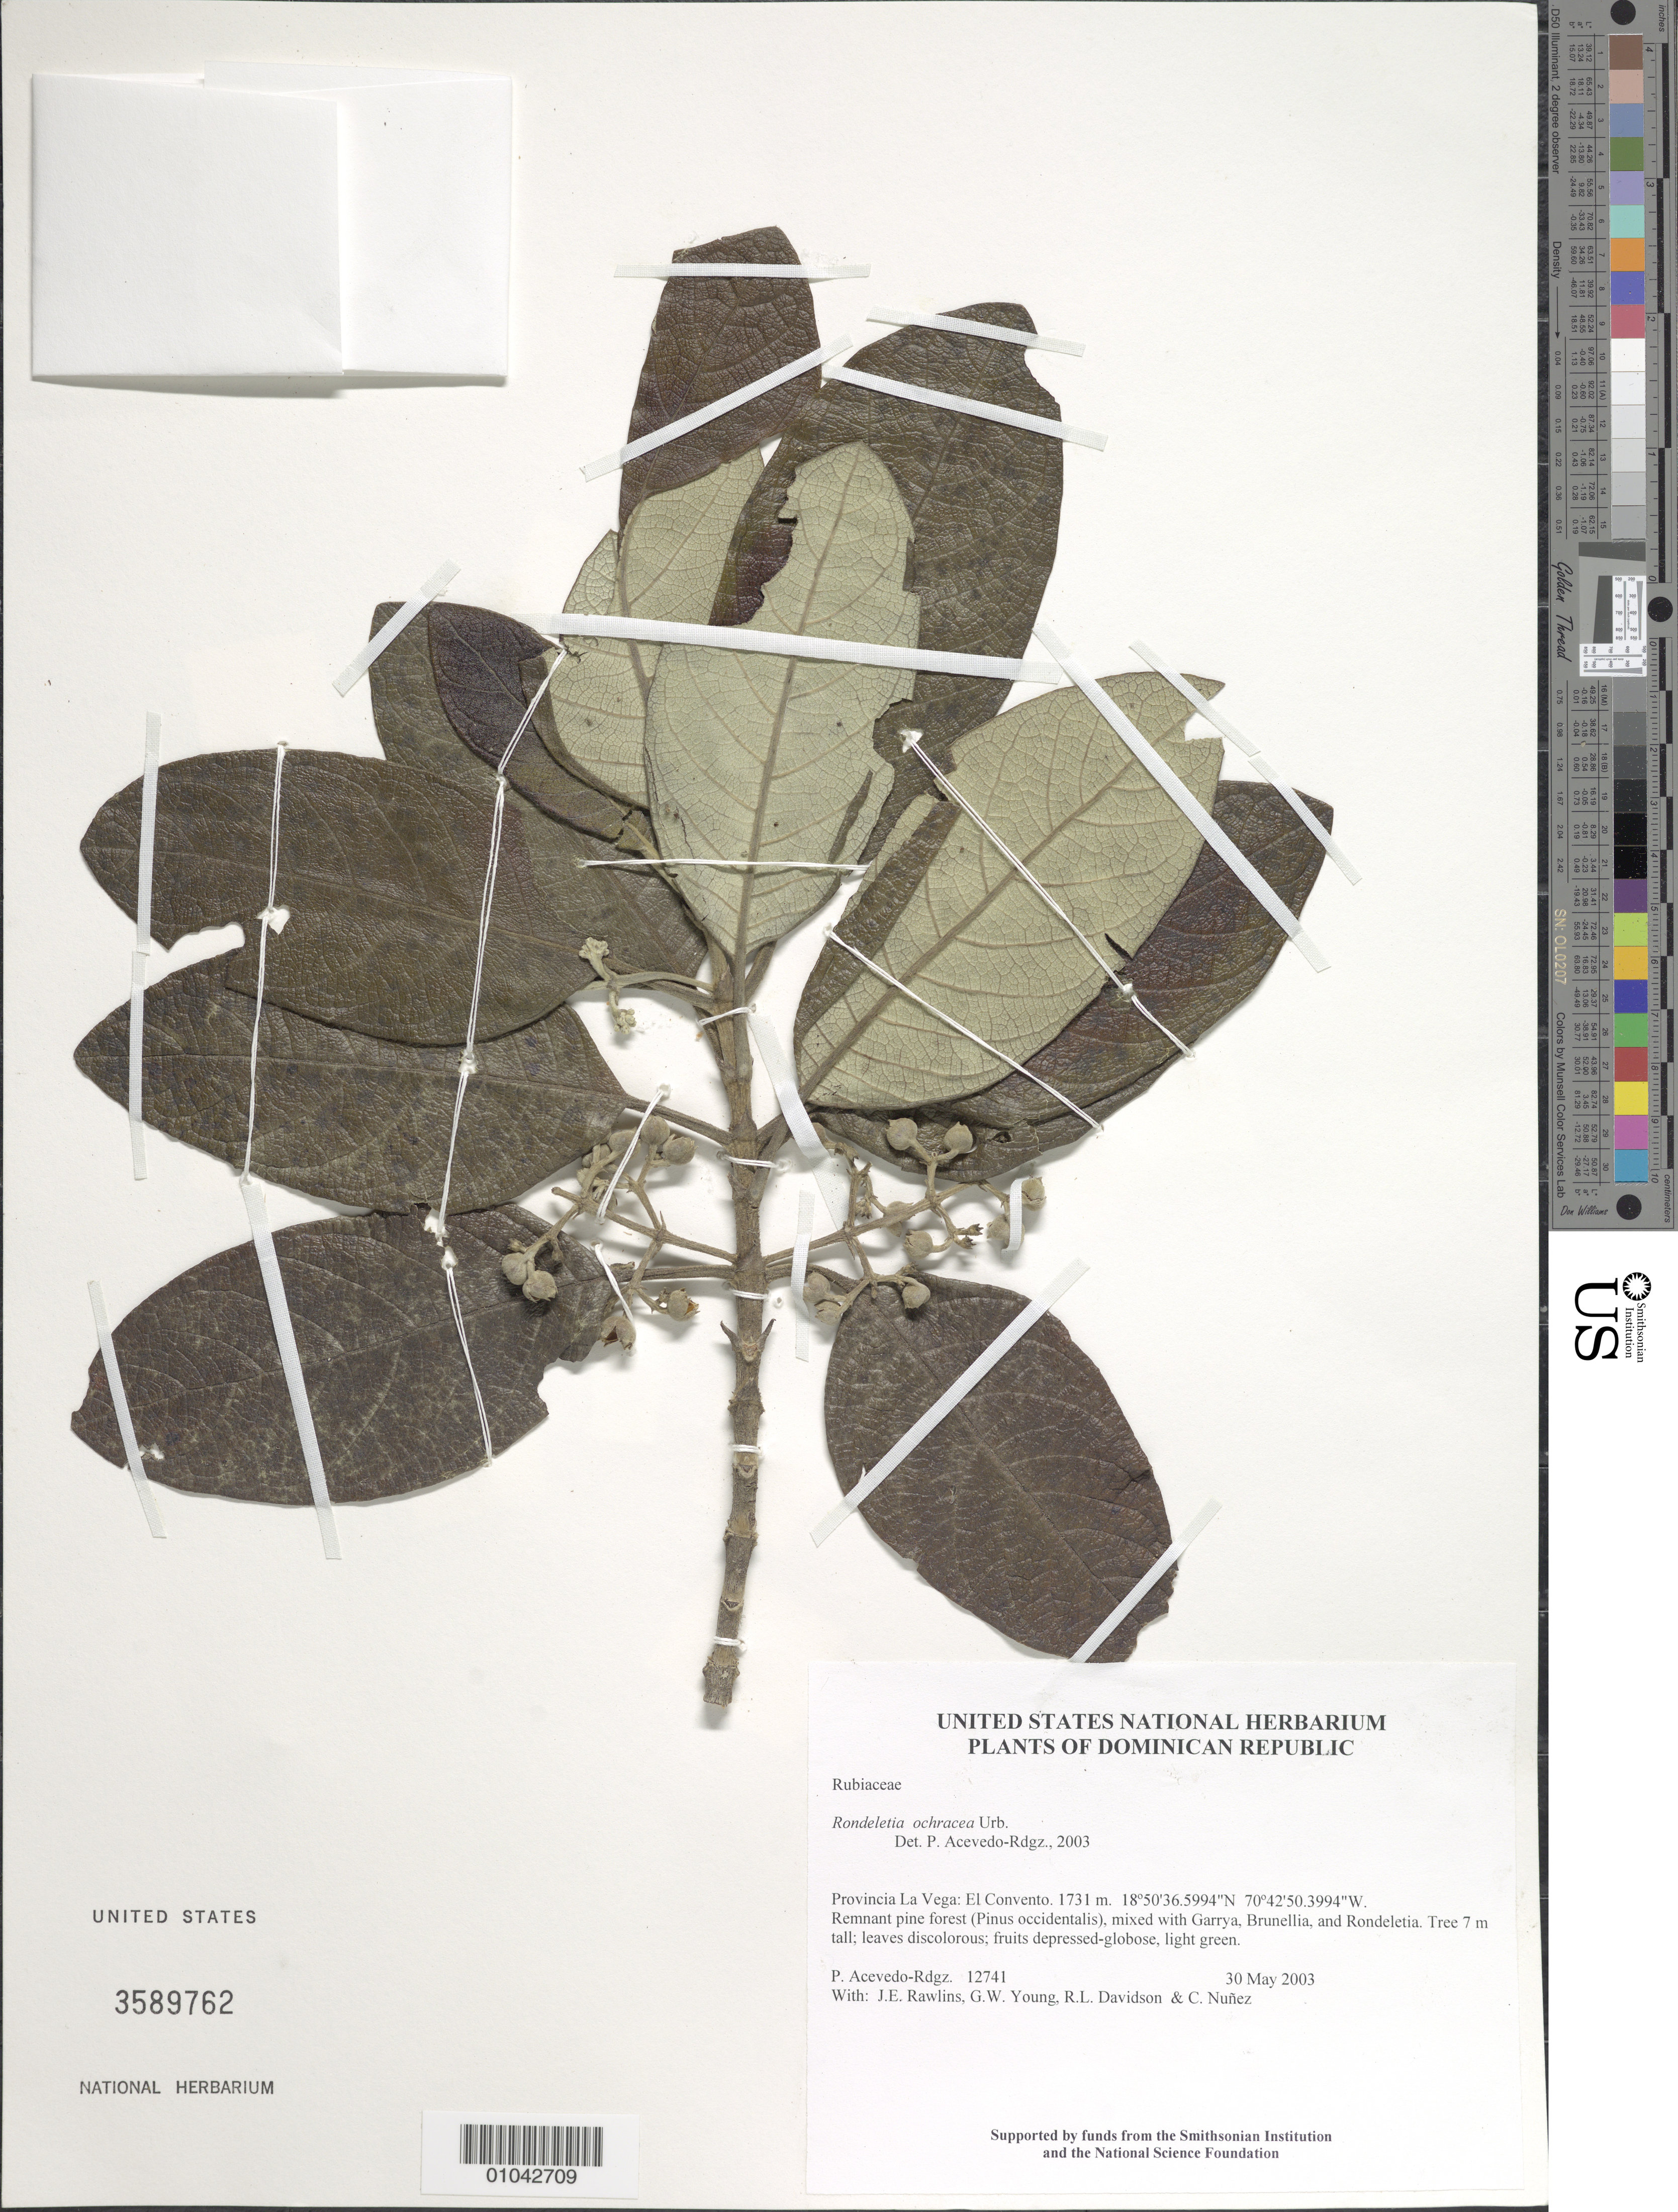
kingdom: Plantae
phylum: Tracheophyta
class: Magnoliopsida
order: Gentianales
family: Rubiaceae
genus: Rondeletia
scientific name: Rondeletia ochracea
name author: Urb.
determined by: Acevedo-Rodríguez, P., (BOT), Smithsonian Institution - National Museum of Natural History (UNITED STATES)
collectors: P. Acevedo-Rodr., J. Rawlins, G. Young, R. Davidson & C. Nunez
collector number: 12741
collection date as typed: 30 May 2003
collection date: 2003-05-30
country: Dominican Republic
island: Hispaniola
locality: Provincia La Vega: El Convento.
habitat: Remnant pine forest (Pinus occidentalis), mixed with Garrya, Brunellia, and Rondeletia.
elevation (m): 1731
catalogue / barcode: US 3589762